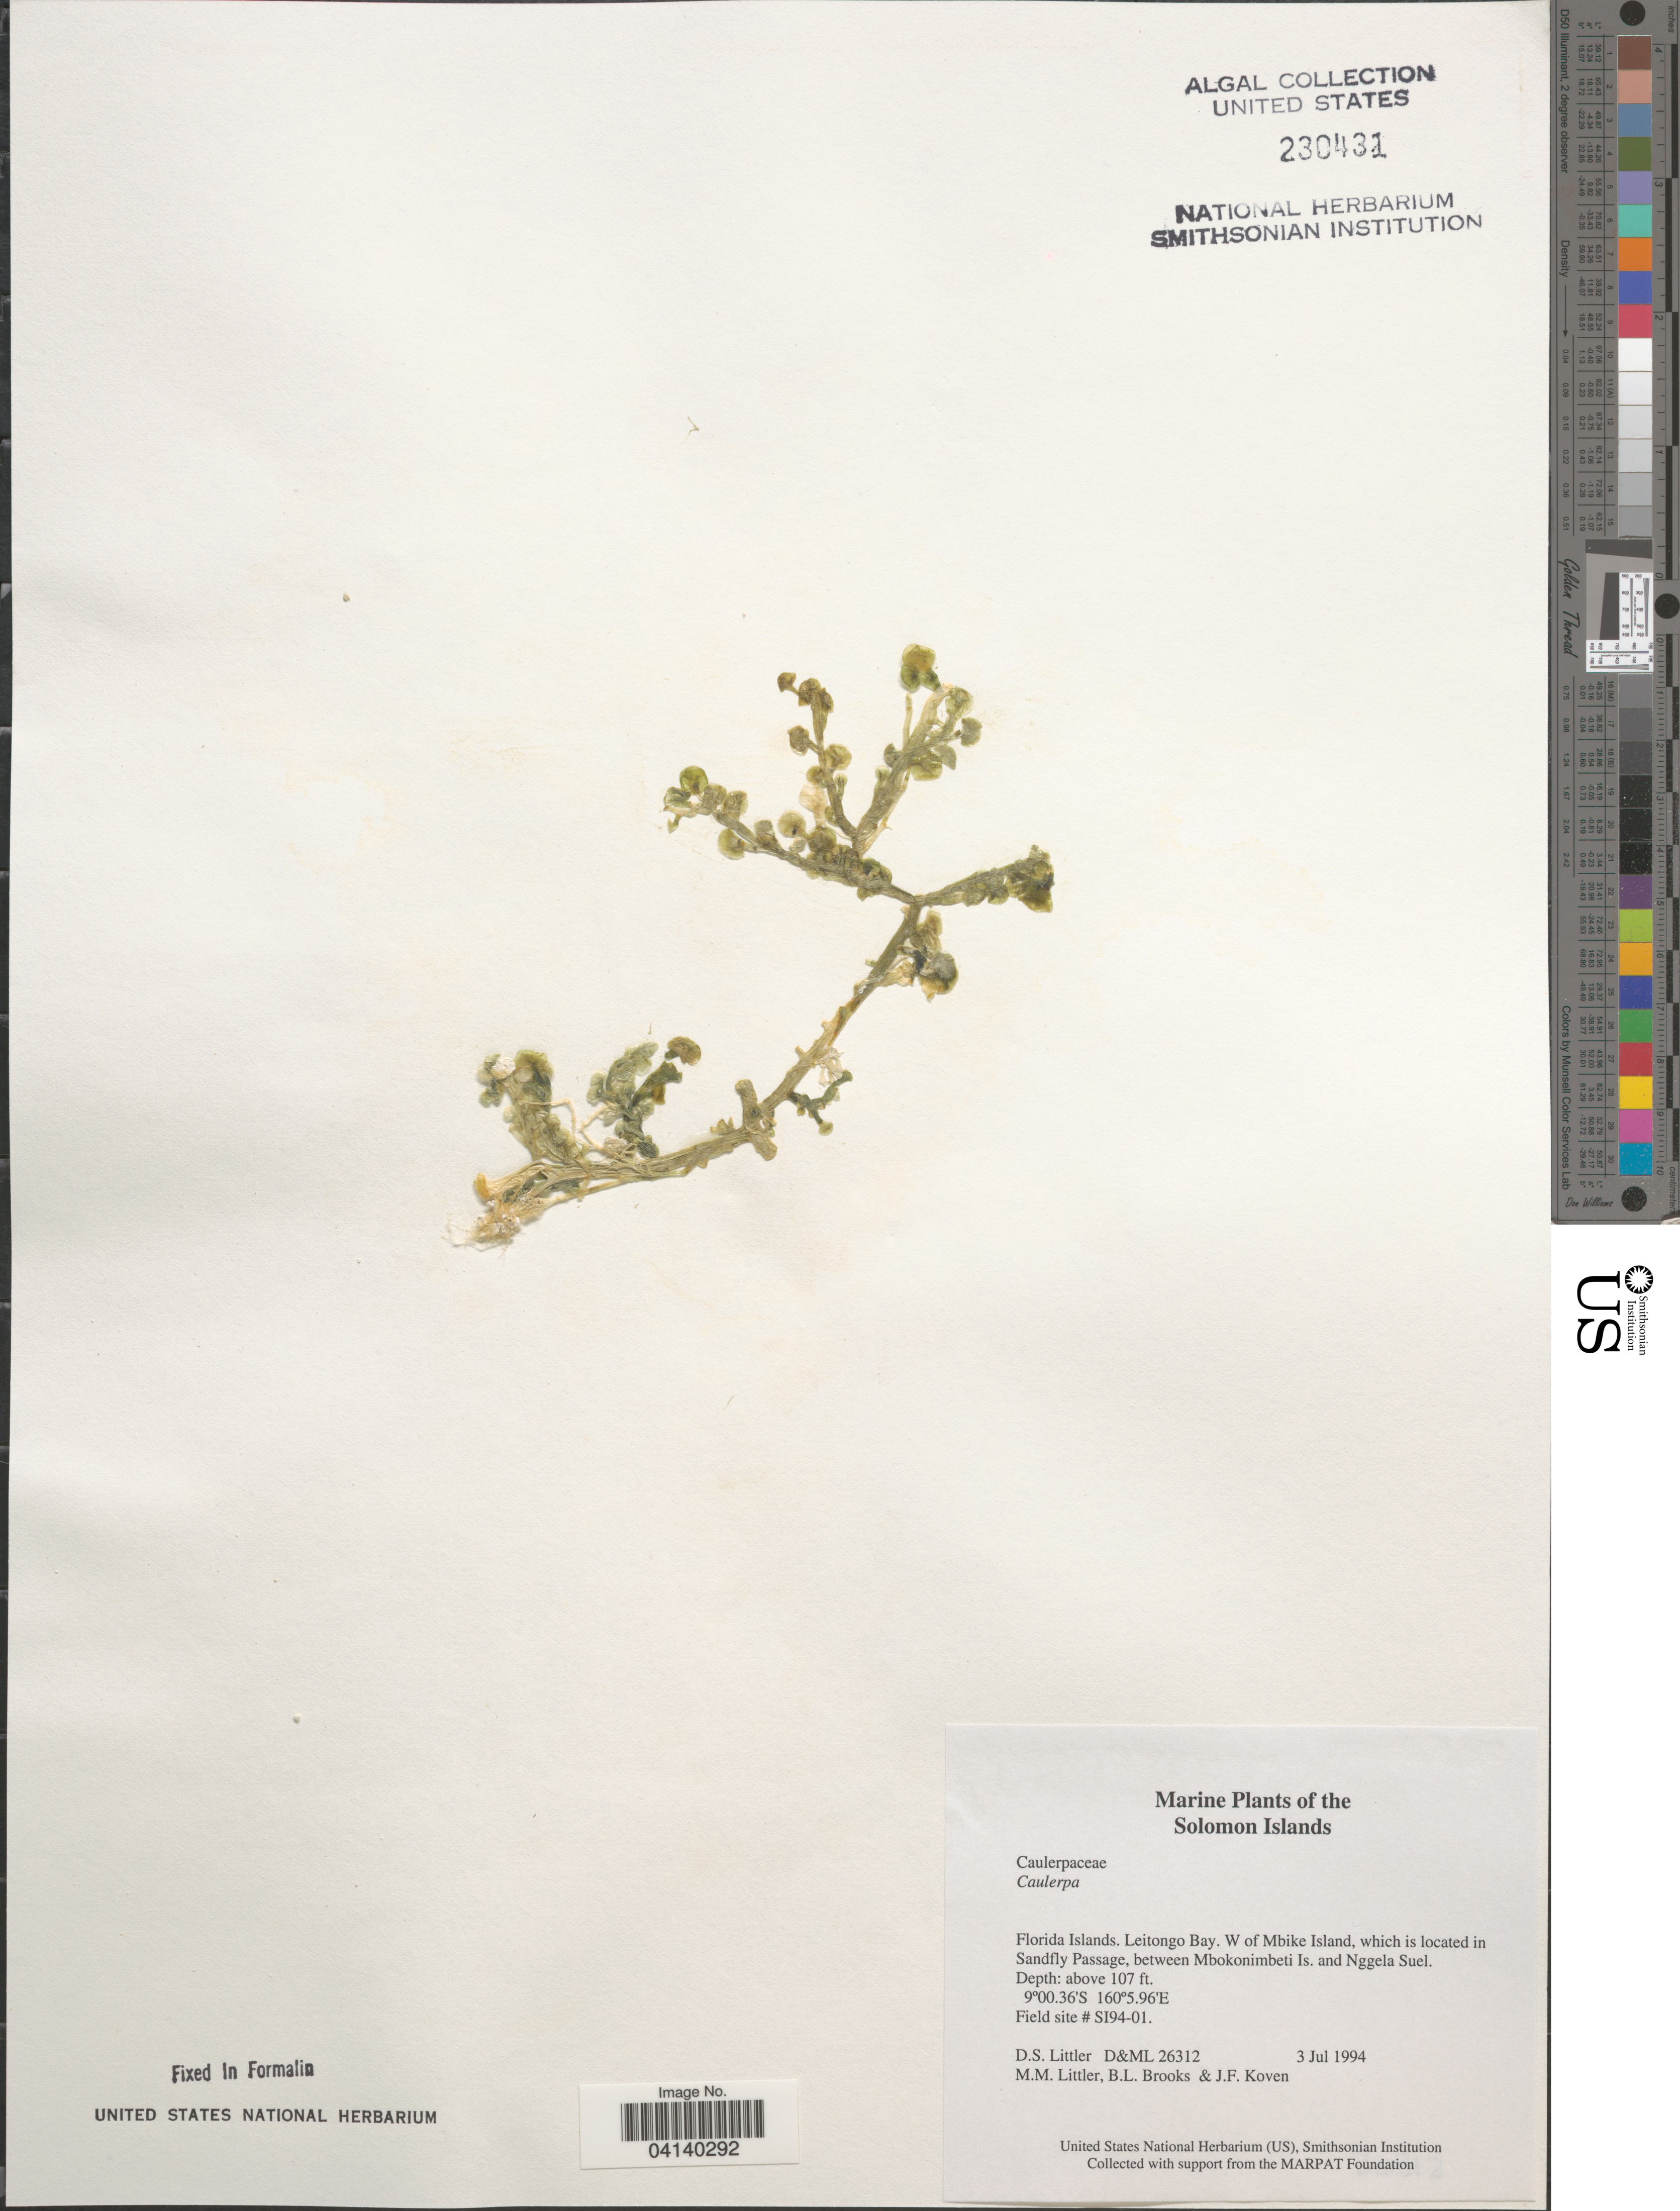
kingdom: Plantae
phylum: Chlorophyta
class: Ulvophyceae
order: Bryopsidales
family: Caulerpaceae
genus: Caulerpa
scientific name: Caulerpa sp.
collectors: D. S. Littler, B. Brooks & J. Koven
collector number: D&ML26312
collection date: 1994-07-03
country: Solomon Islands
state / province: Solomon Islands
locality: Florida Islands. Leitongo Bay. W of Mbike Island, which is located in Sandfly Passage, between Mbokonimbeti Is. and Nggela Suel. Field site # SI94-01.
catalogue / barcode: US 230431